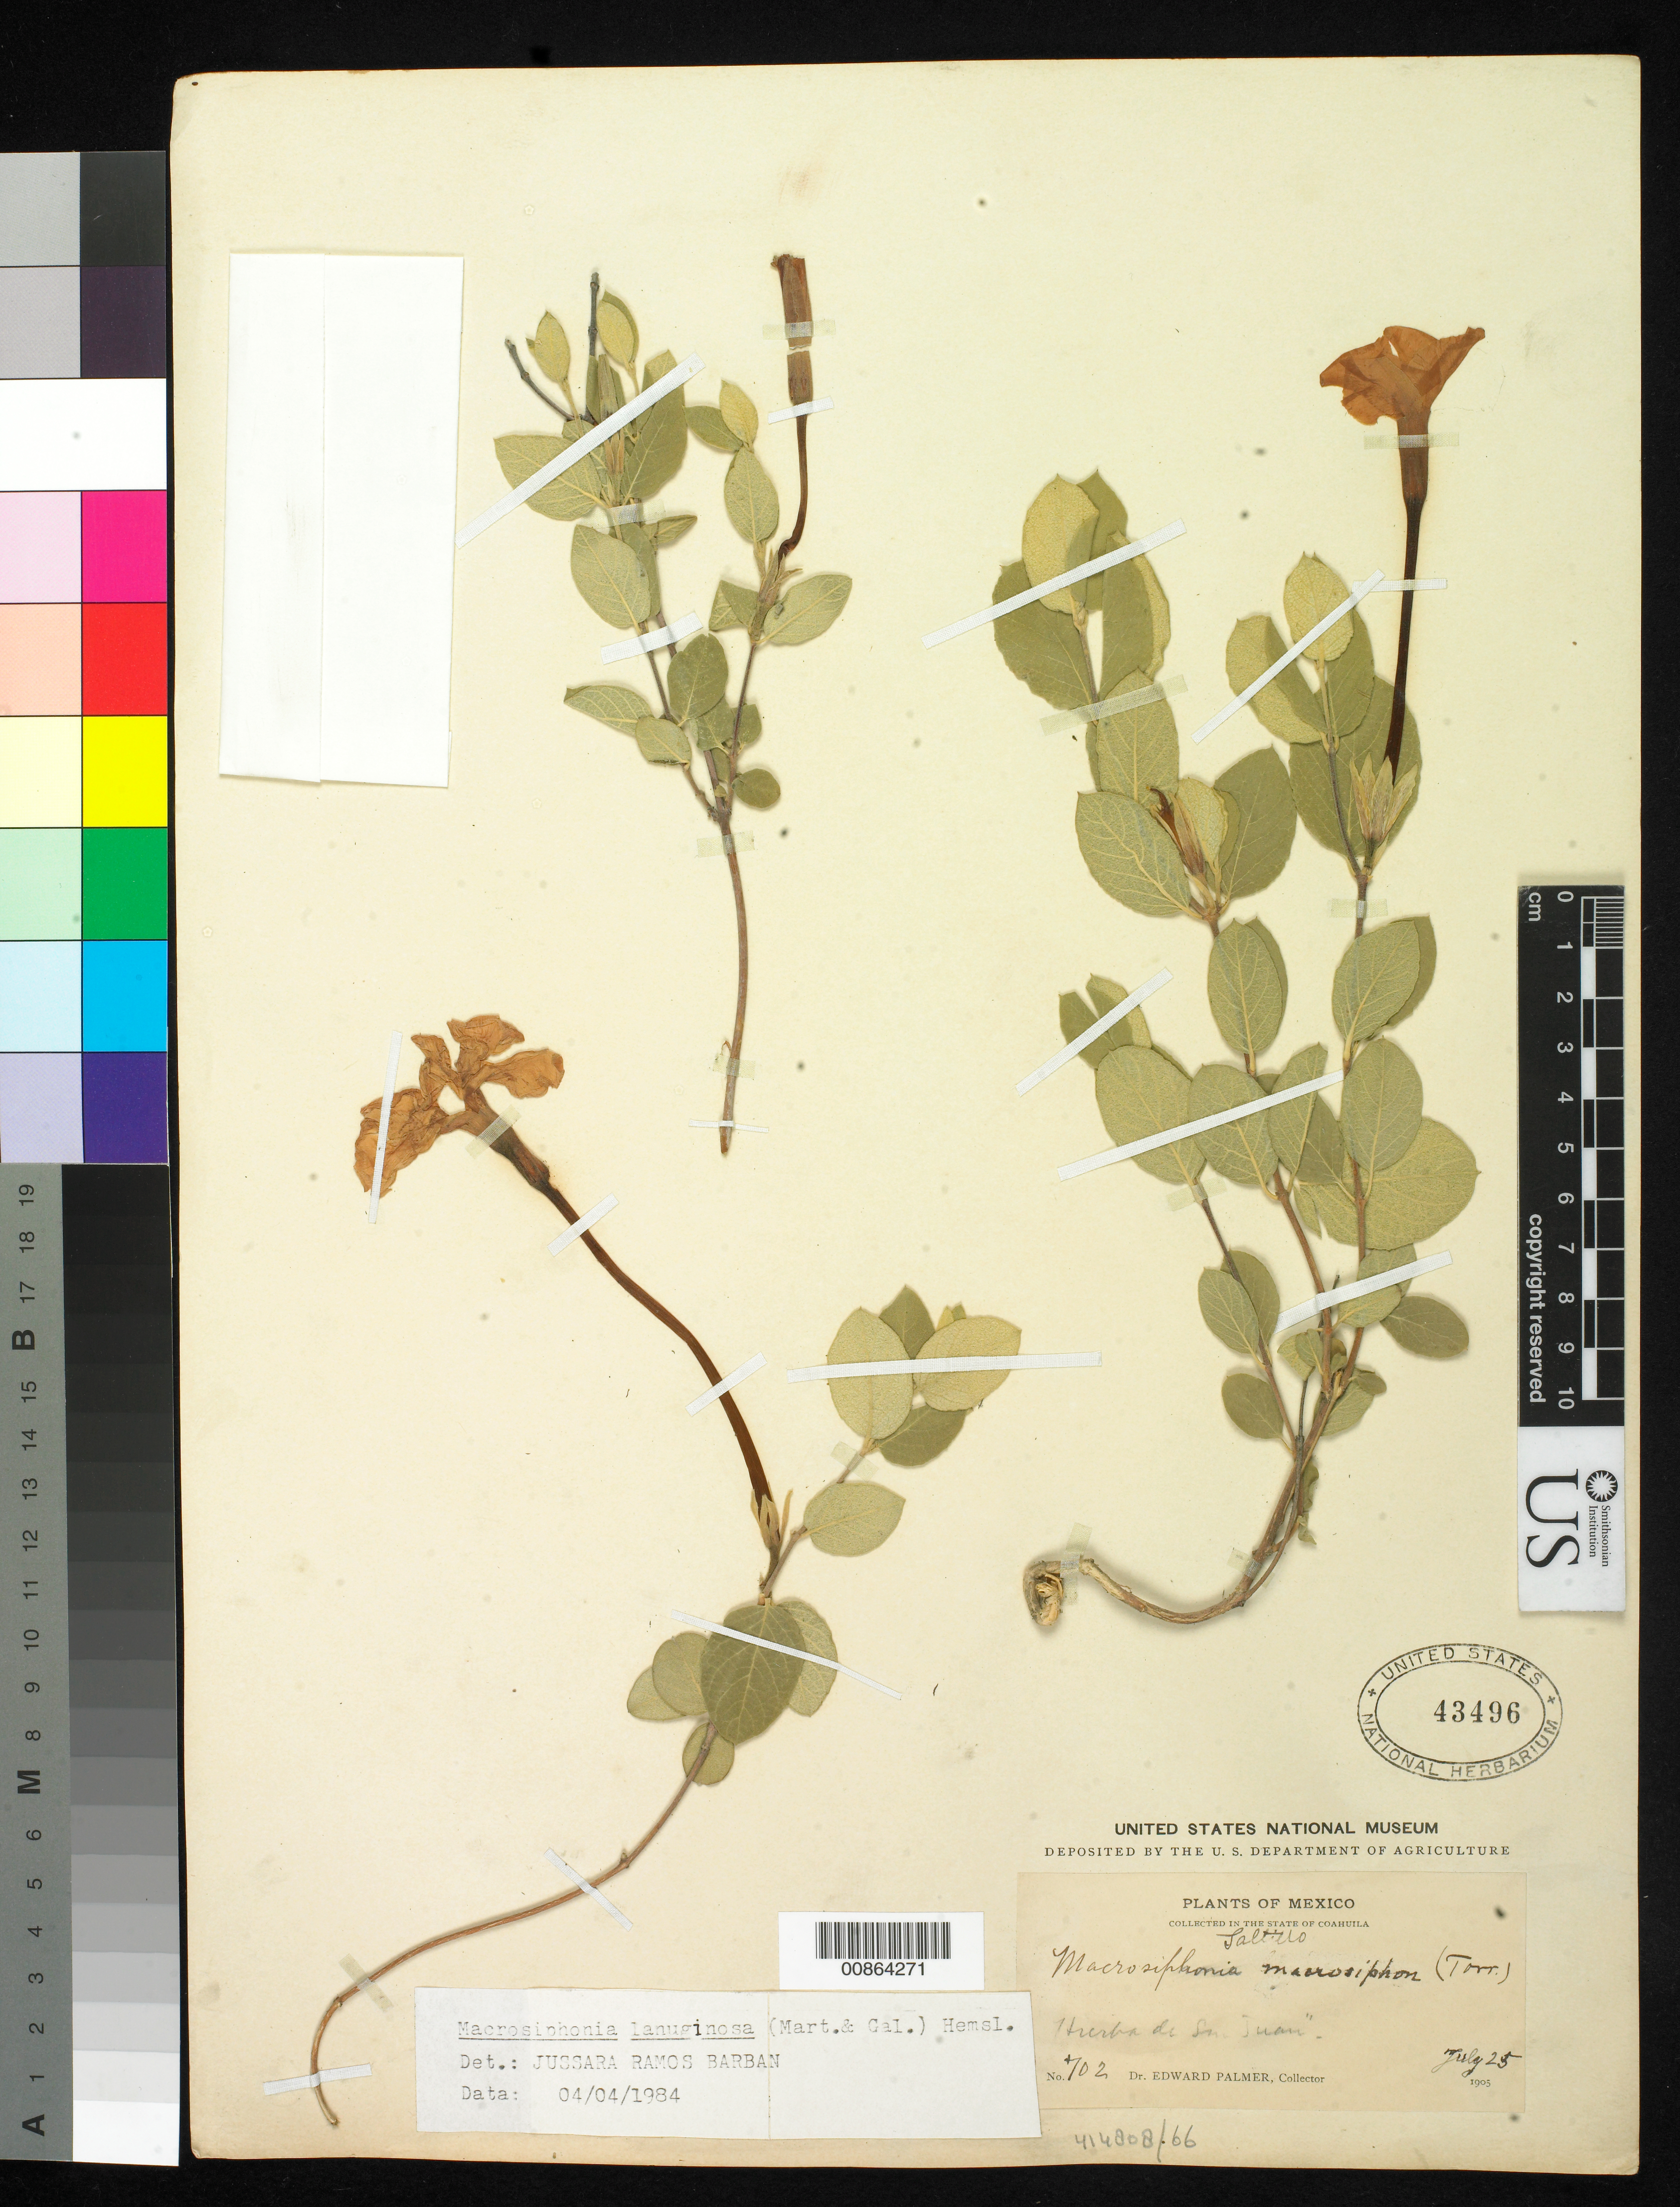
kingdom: Plantae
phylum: Tracheophyta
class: Magnoliopsida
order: Gentianales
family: Apocynaceae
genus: Macrosiphonia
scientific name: Macrosiphonia lanuginosa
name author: (M. Martens & Galeotti) Hemsl.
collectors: E. Palmer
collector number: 702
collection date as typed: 25 Jul 1905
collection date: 1905-07-25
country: Mexico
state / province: Coahuila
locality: Saltillo, Coahuila.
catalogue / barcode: US 43496